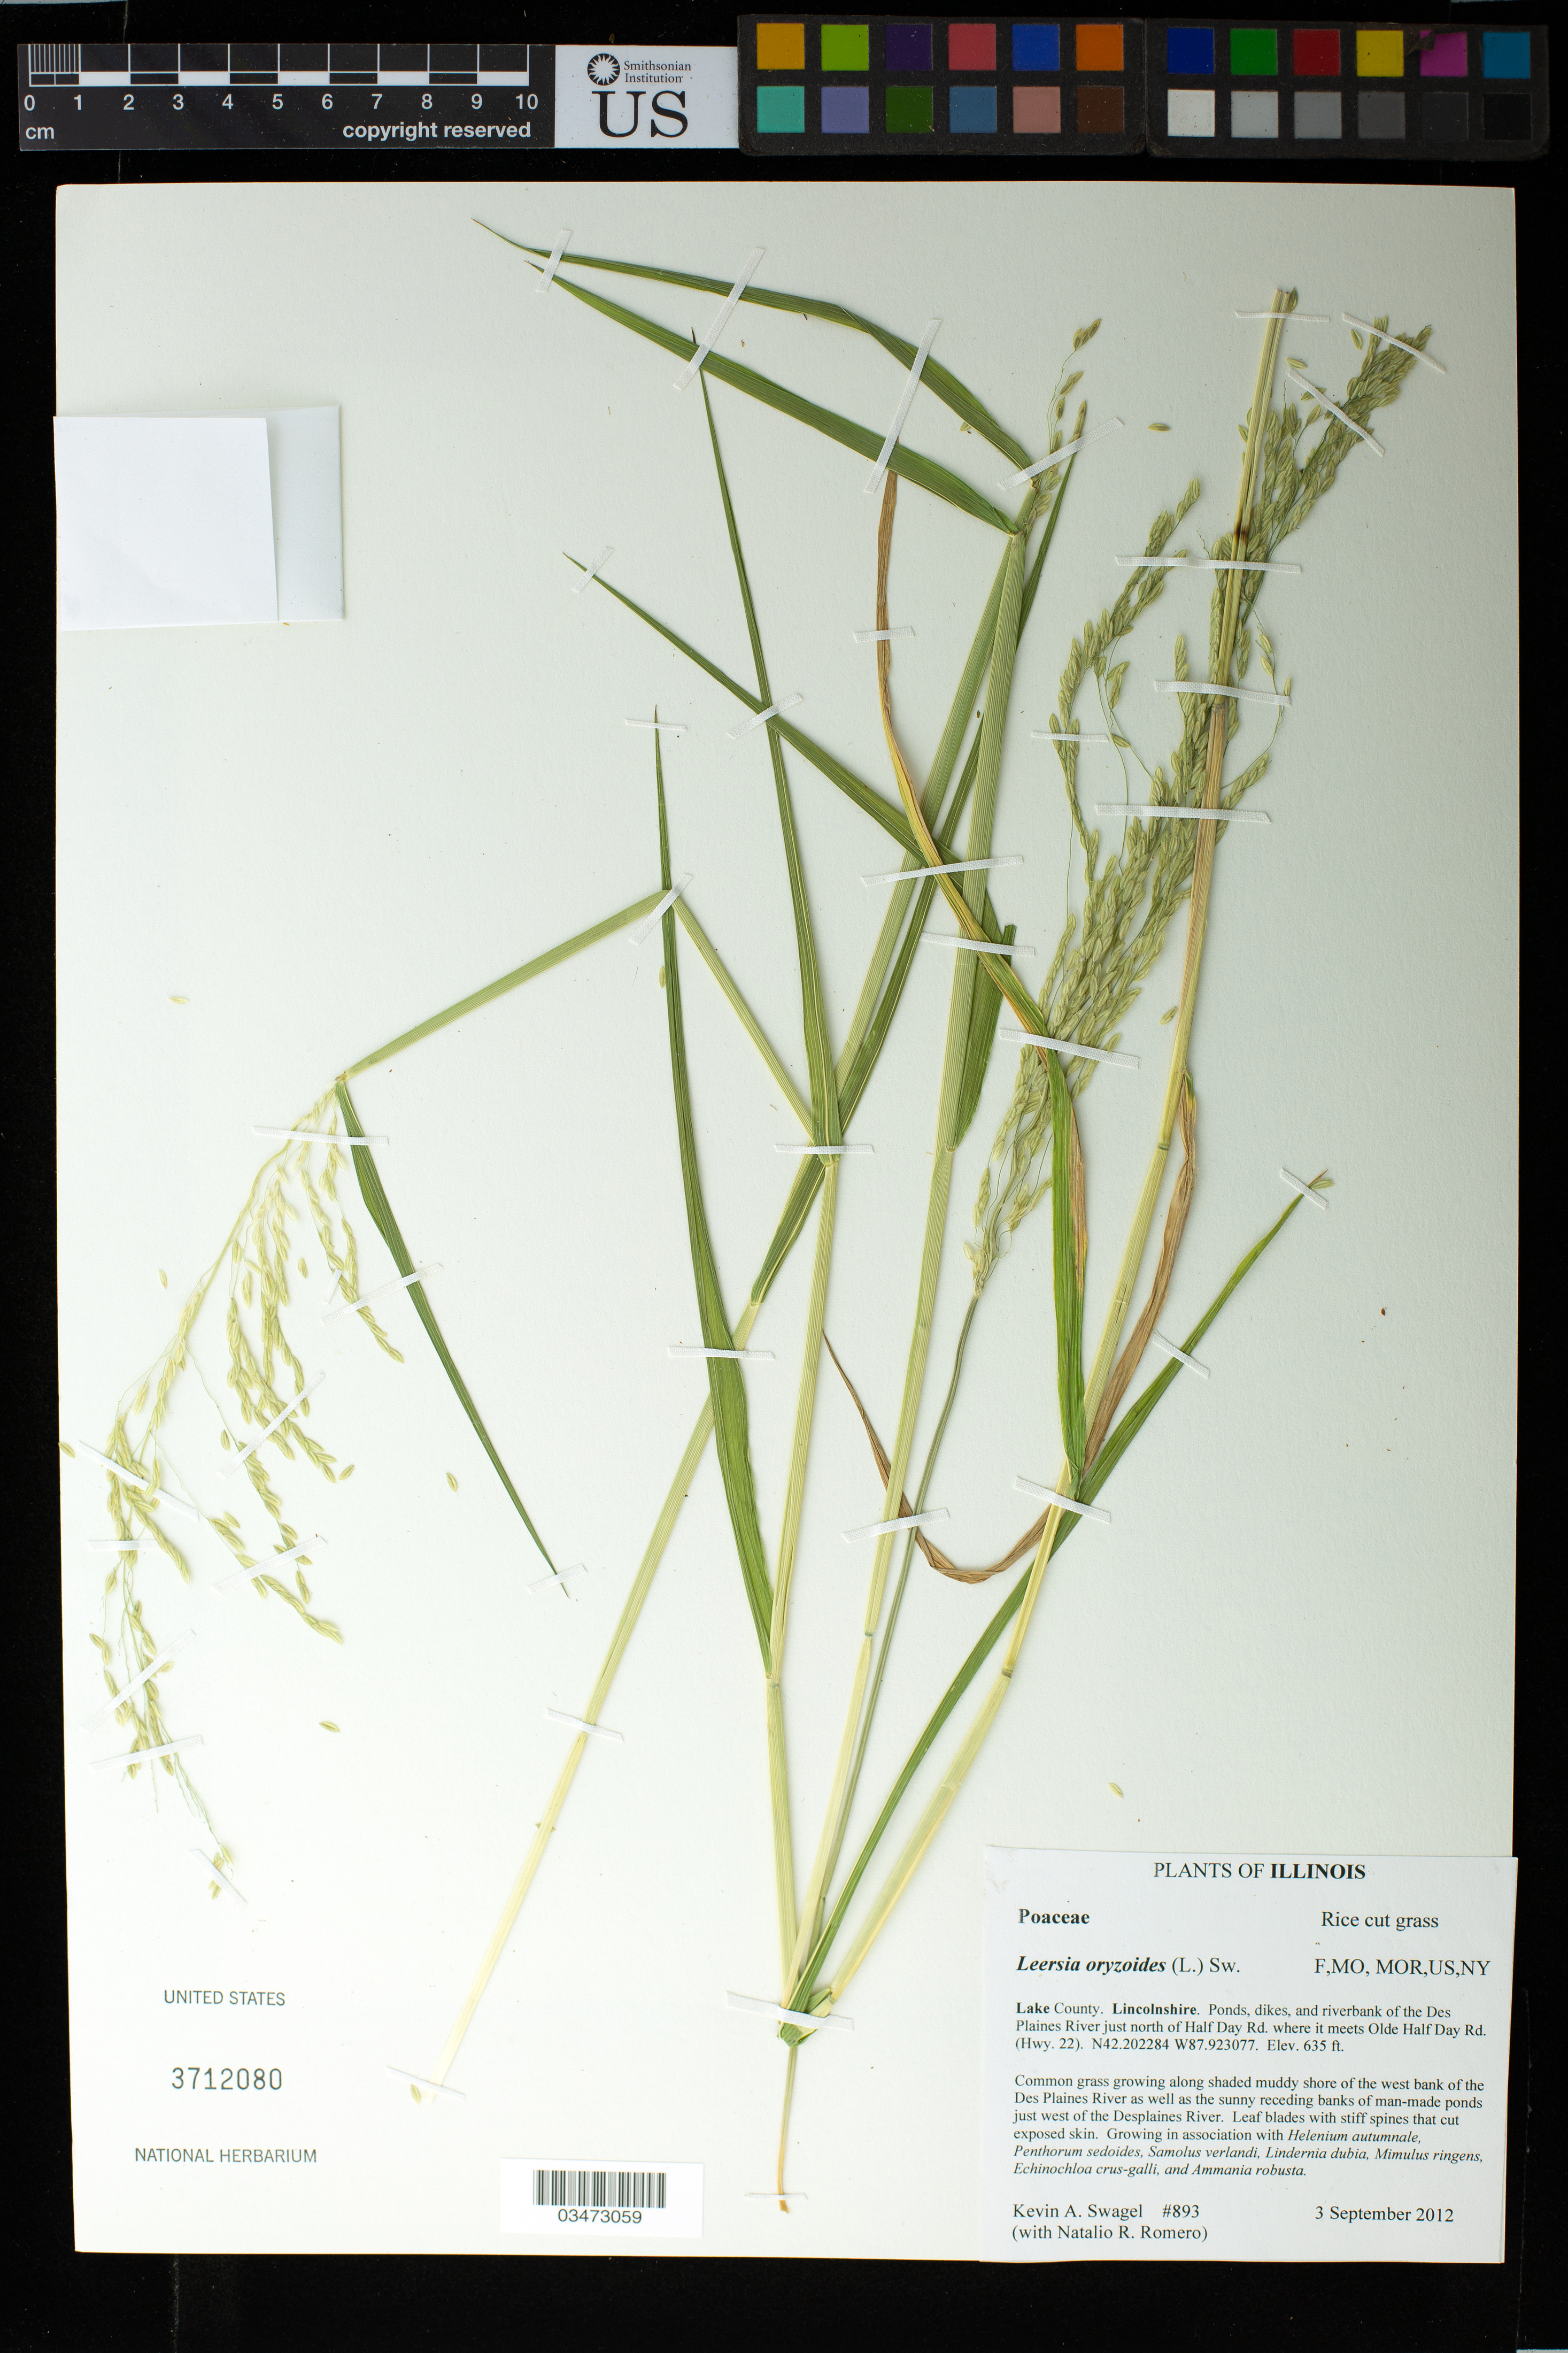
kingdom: Plantae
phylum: Tracheophyta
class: Liliopsida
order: Poales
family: Poaceae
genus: Leersia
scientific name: Leersia oryzoides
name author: (L.) Sw.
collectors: K. Swagel & N. Romero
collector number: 893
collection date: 2012-09-03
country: United States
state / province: Illinois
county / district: Lake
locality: Lake County. Lincolnshire. Ponds, dikes, and riverbank of the Des Plaines River just north of Half Day Rd. where it meets Olde Half Day Rd. (Hwy.22).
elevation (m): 635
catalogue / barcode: US 3712080